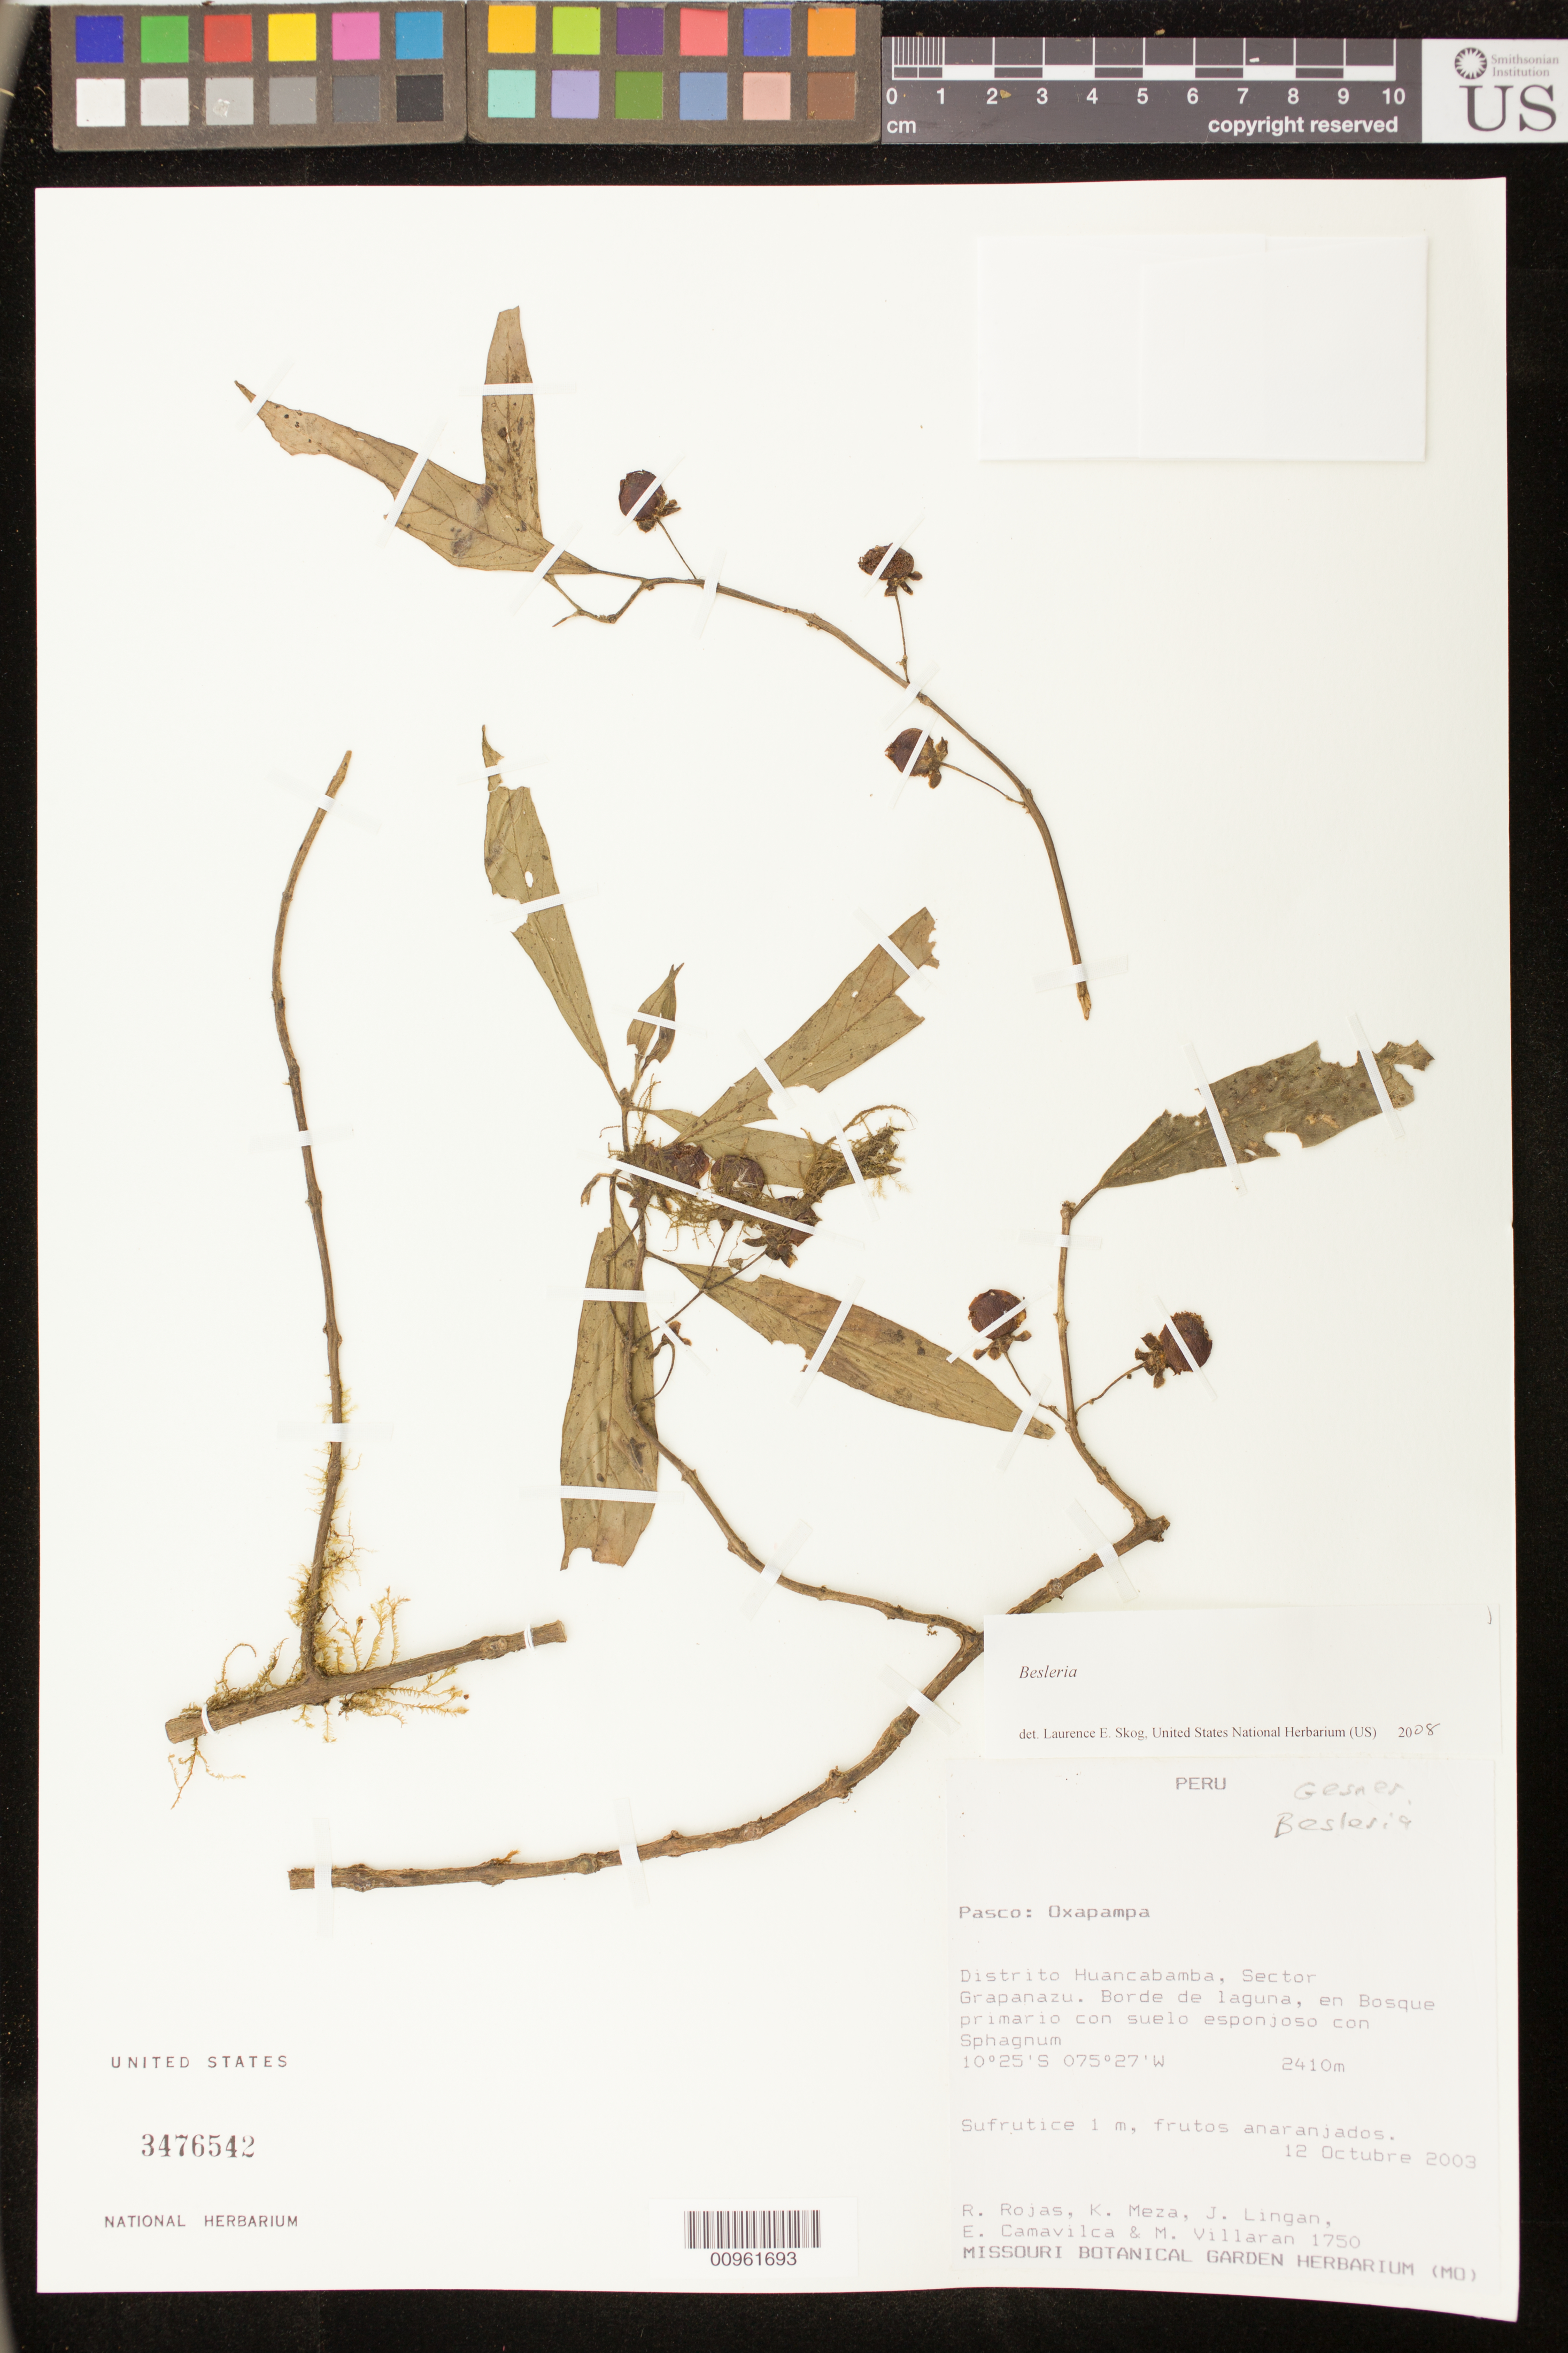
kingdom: Plantae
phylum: Tracheophyta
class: Magnoliopsida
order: Lamiales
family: Gesneriaceae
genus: Besleria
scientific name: Besleria sp.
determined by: Skog, Laurence E.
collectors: R. Rojas & et al.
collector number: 1750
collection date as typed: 12 Oct 2003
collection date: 2003-10-12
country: Peru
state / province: Pasco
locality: Pasco: Oxapampa. Distrito Huancabamba, Sector Grapanazu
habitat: Borde de laguna, en bosque primario con suelo esponjoso con sphagnum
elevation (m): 2410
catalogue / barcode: US 3476542